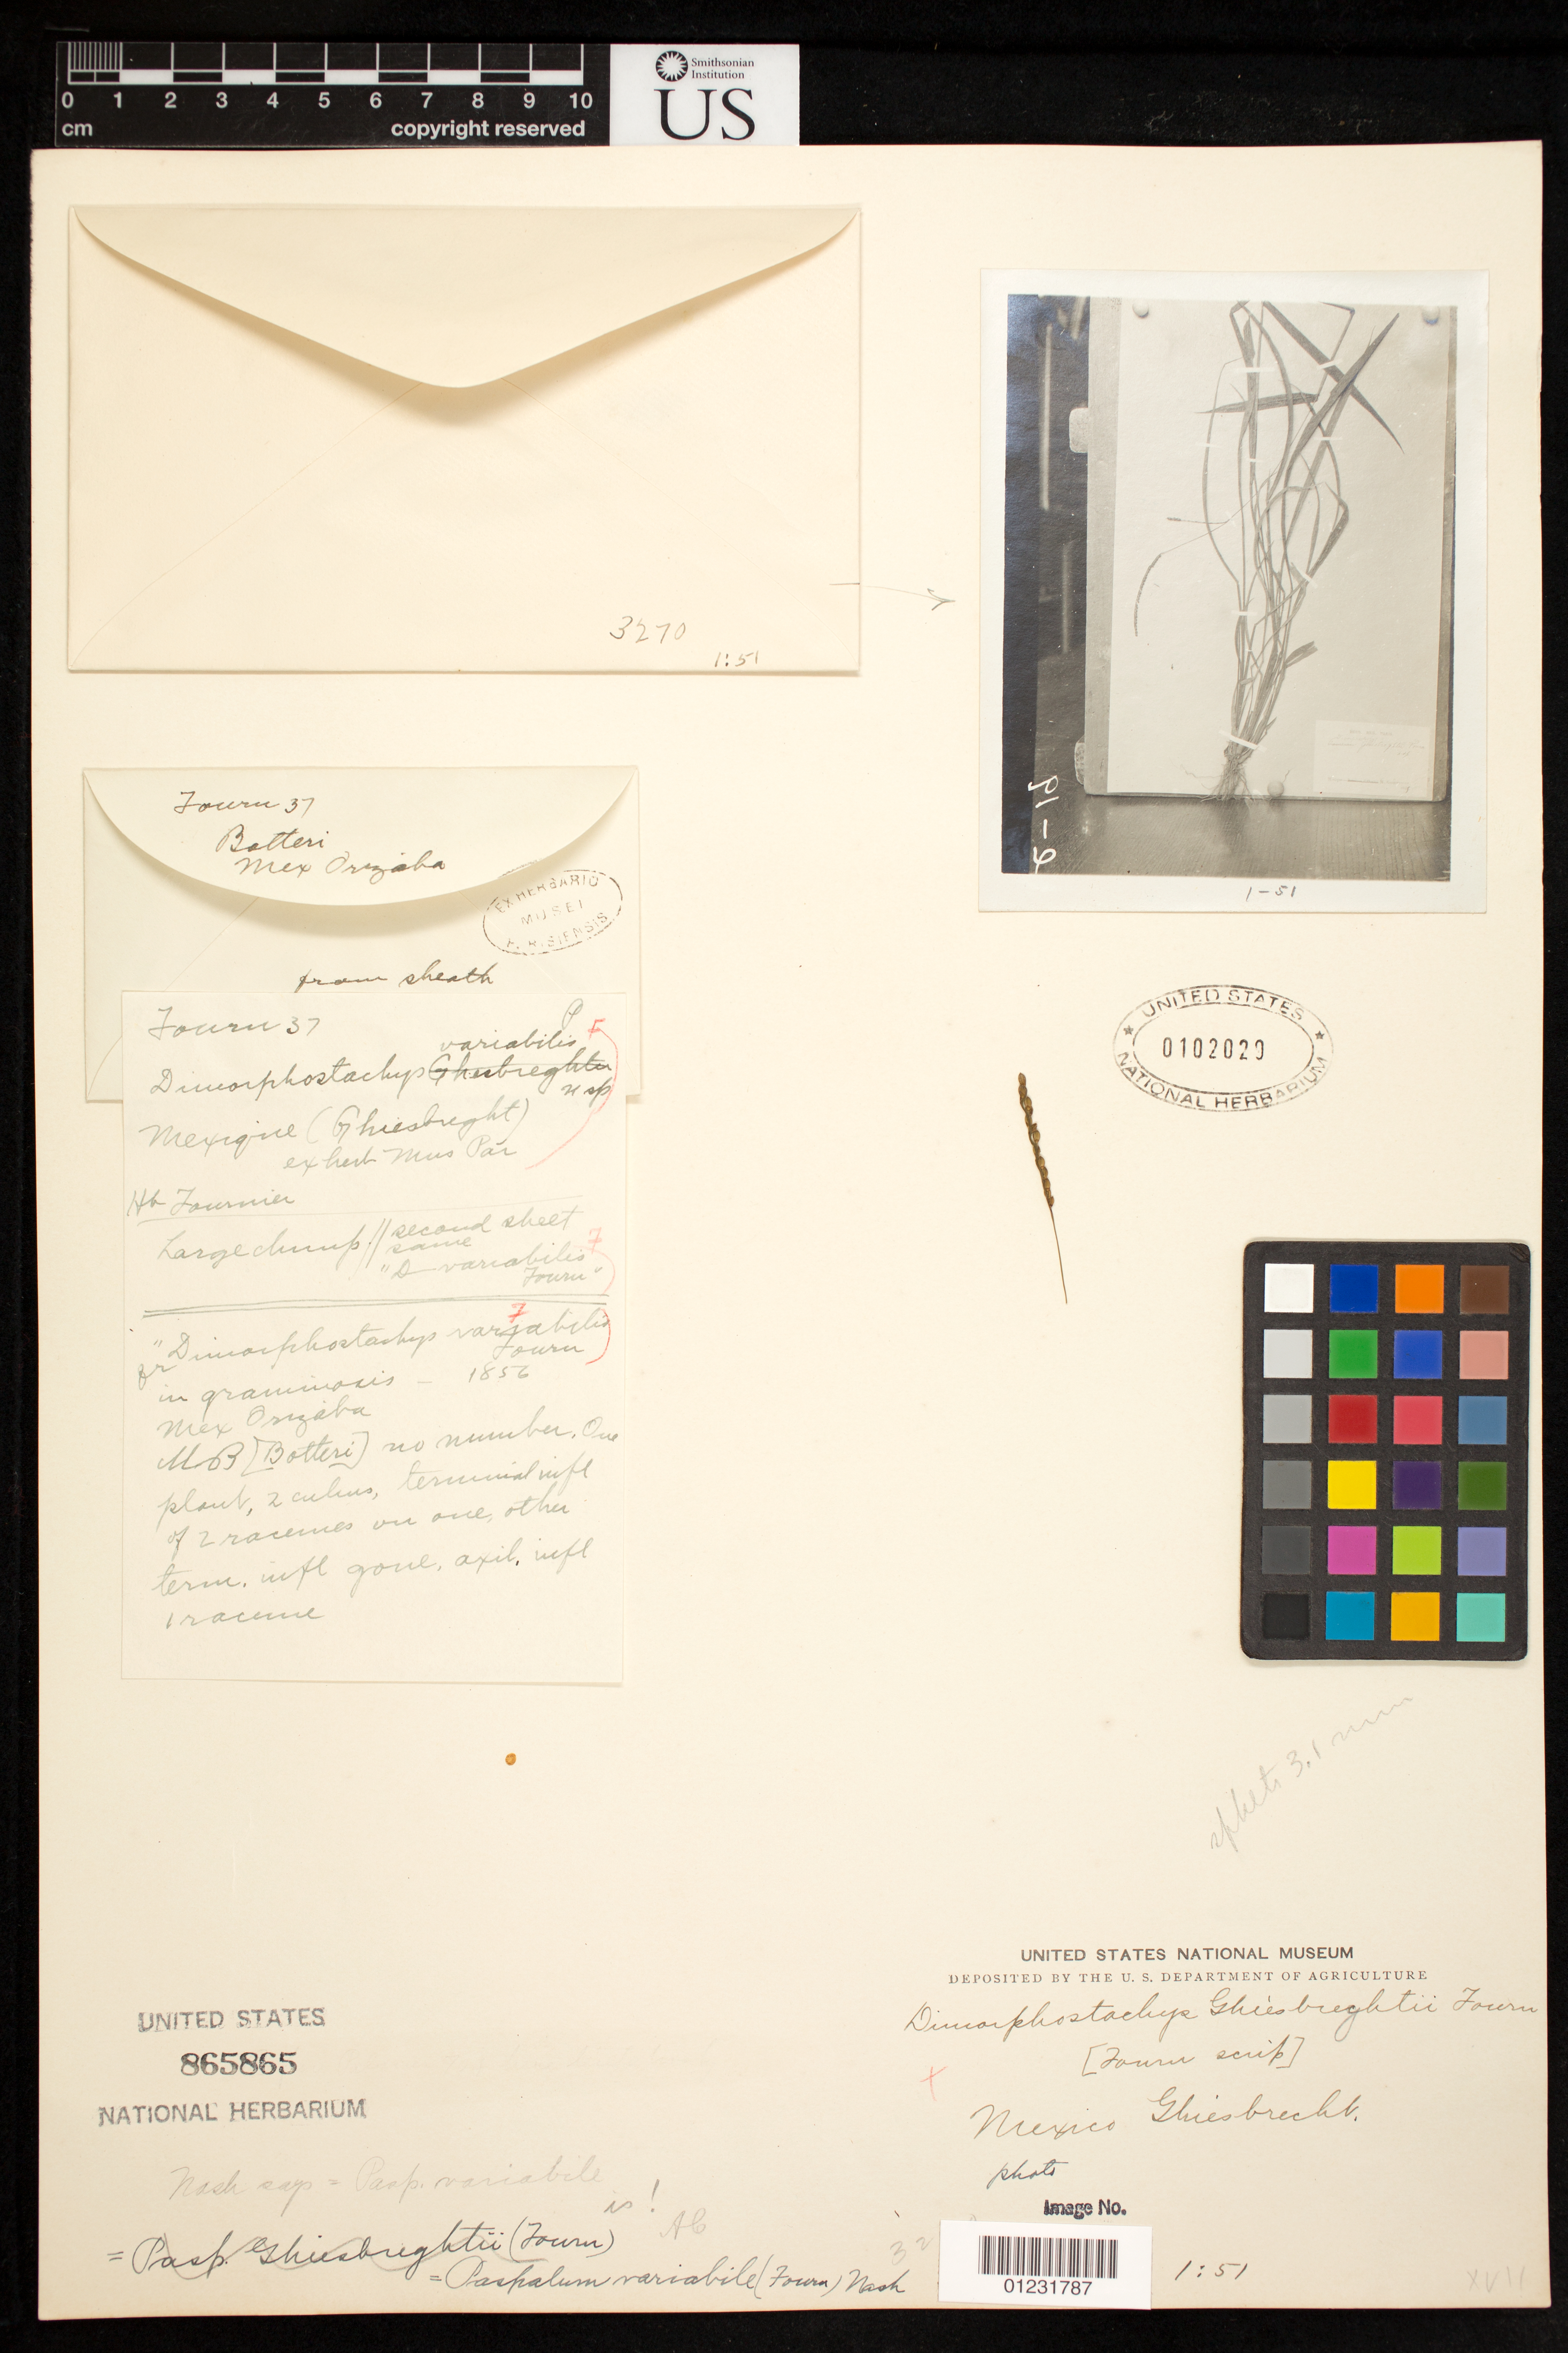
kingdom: Plantae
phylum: Tracheophyta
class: Liliopsida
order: Poales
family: Poaceae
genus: Dimorphostachys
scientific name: Dimorphostachys ghiesbreghtii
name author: E. Fourn.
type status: Isotype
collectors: A. Ghiesbreght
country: Mexico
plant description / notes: Fragmentary material of type specimen ex herb. Paris.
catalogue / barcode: US 102029